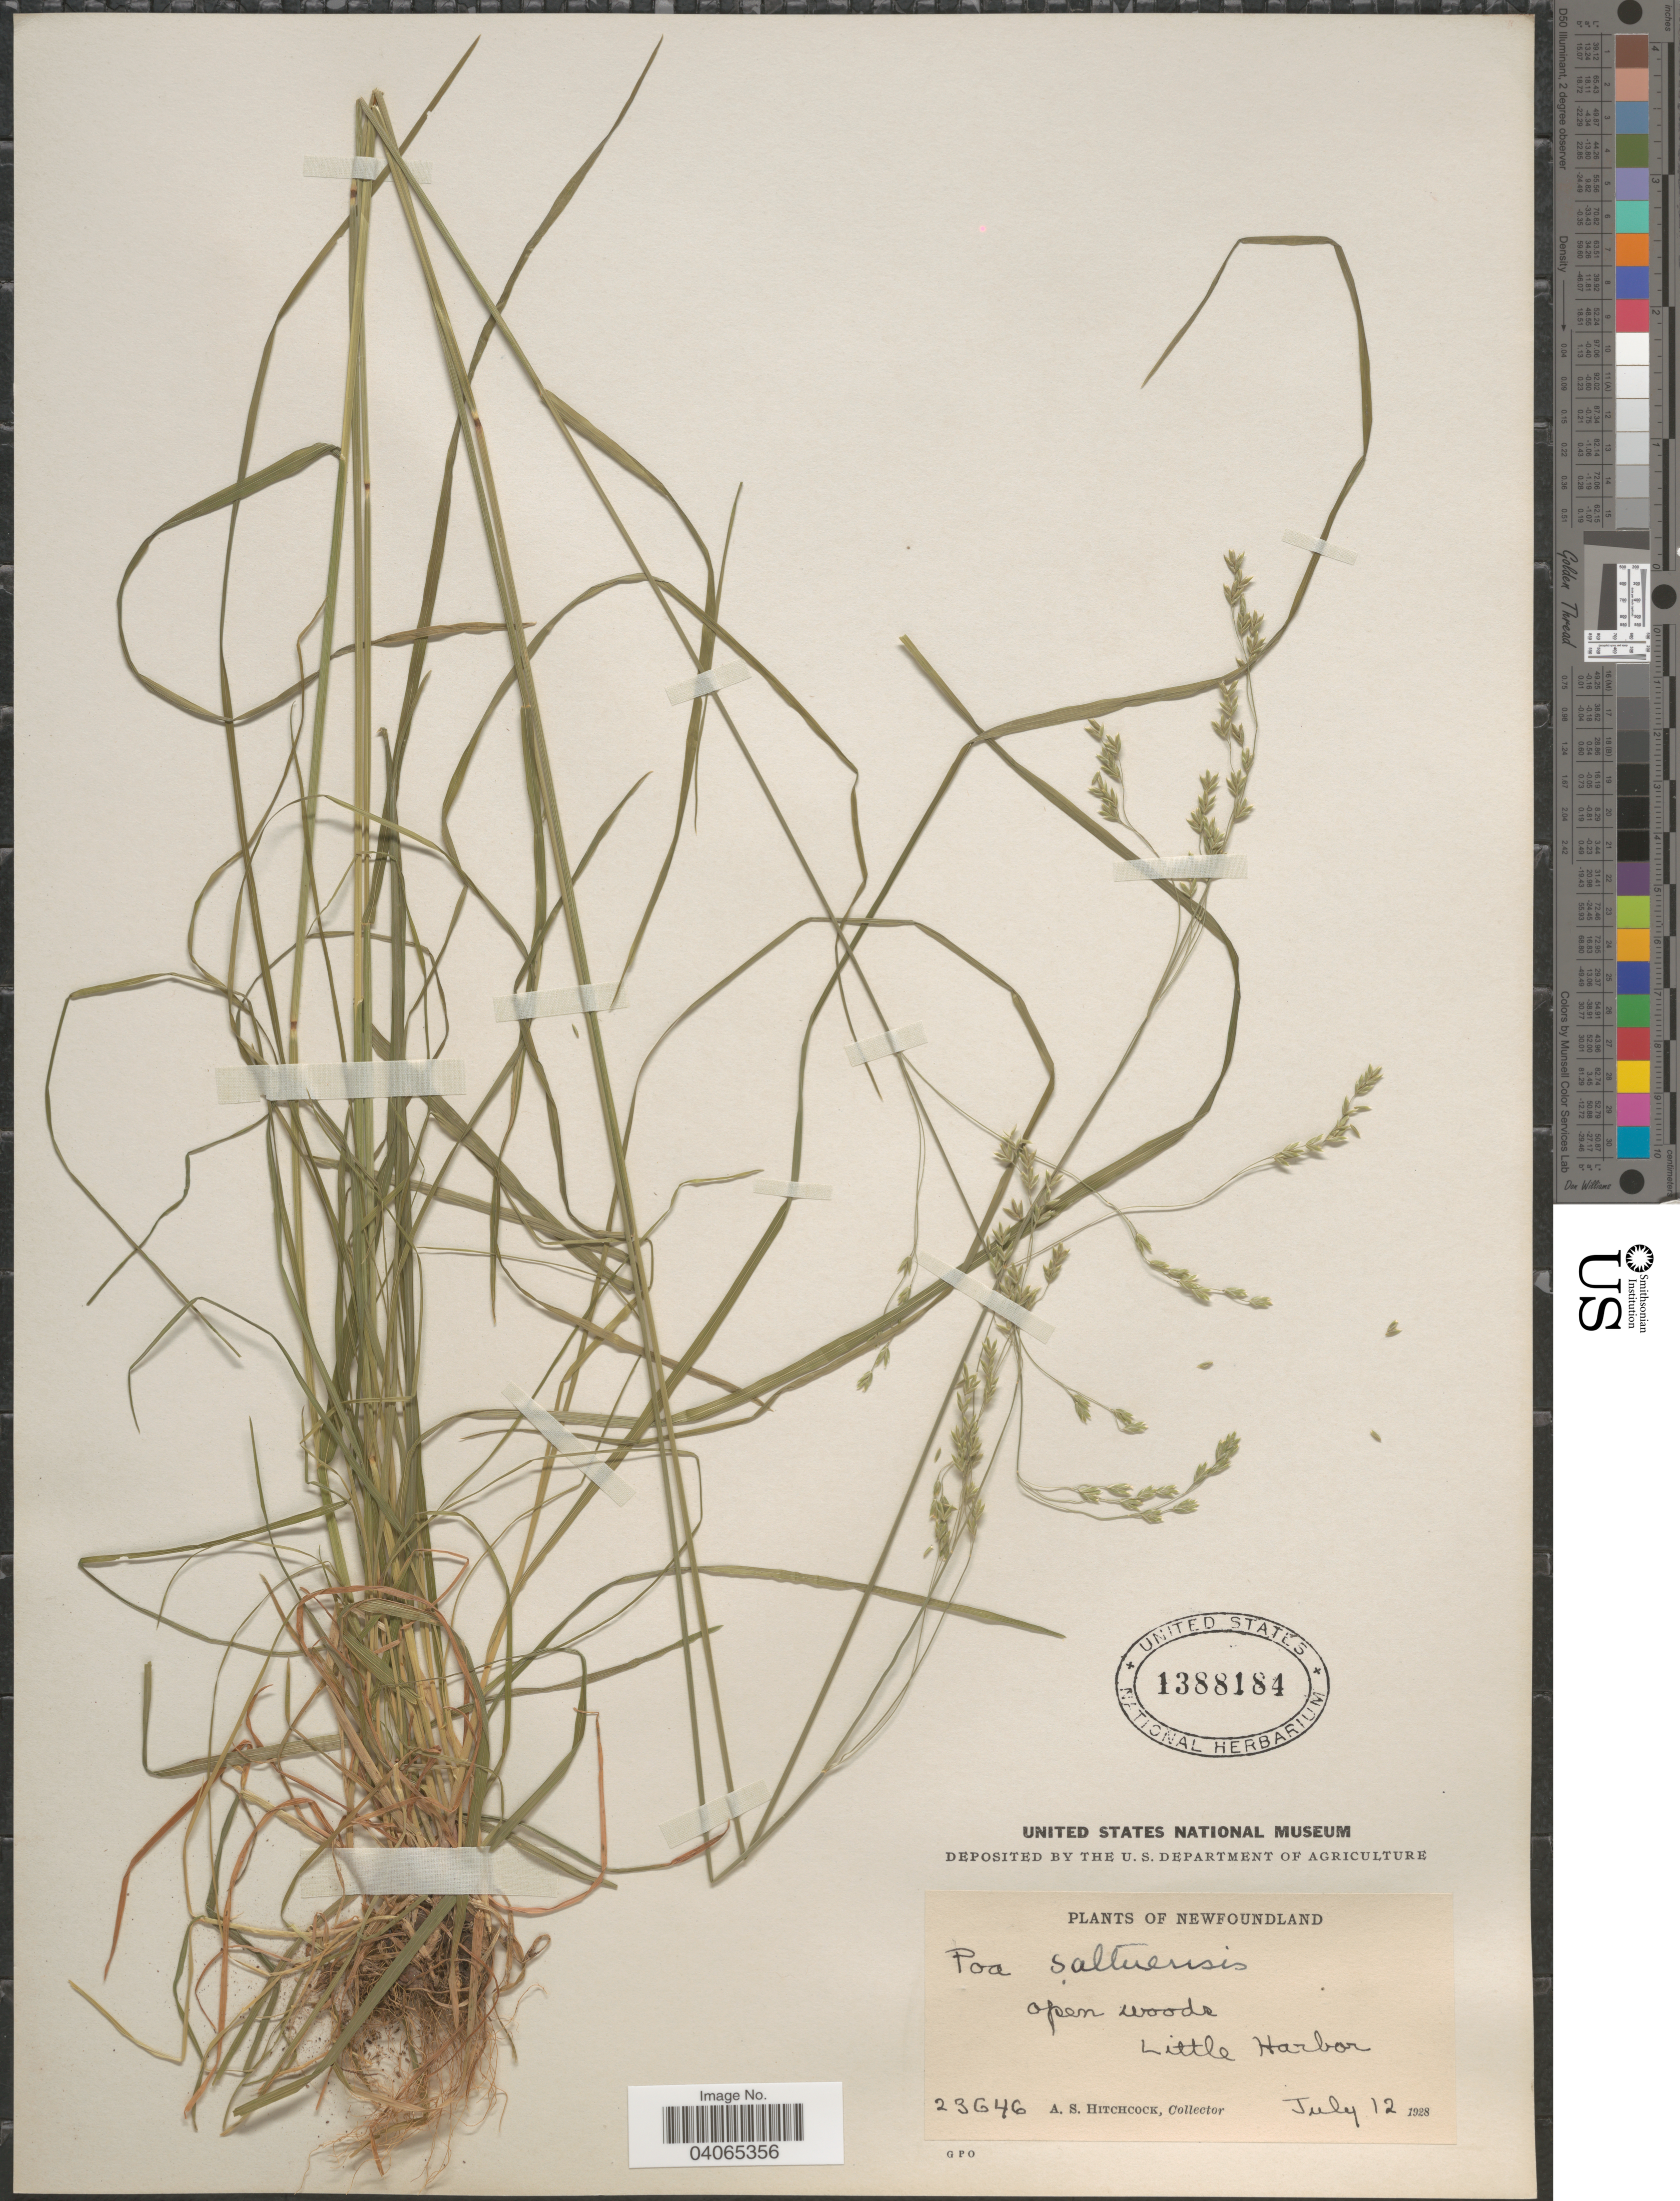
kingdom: Plantae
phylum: Tracheophyta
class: Liliopsida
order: Poales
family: Poaceae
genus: Poa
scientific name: Poa saltuensis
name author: Fernald & Wiegand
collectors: A. S. Hitchcock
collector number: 23646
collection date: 1928-07-12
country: Canada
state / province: Newfoundland and Labrador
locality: Open woods. Little Harbor.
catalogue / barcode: US 1388184